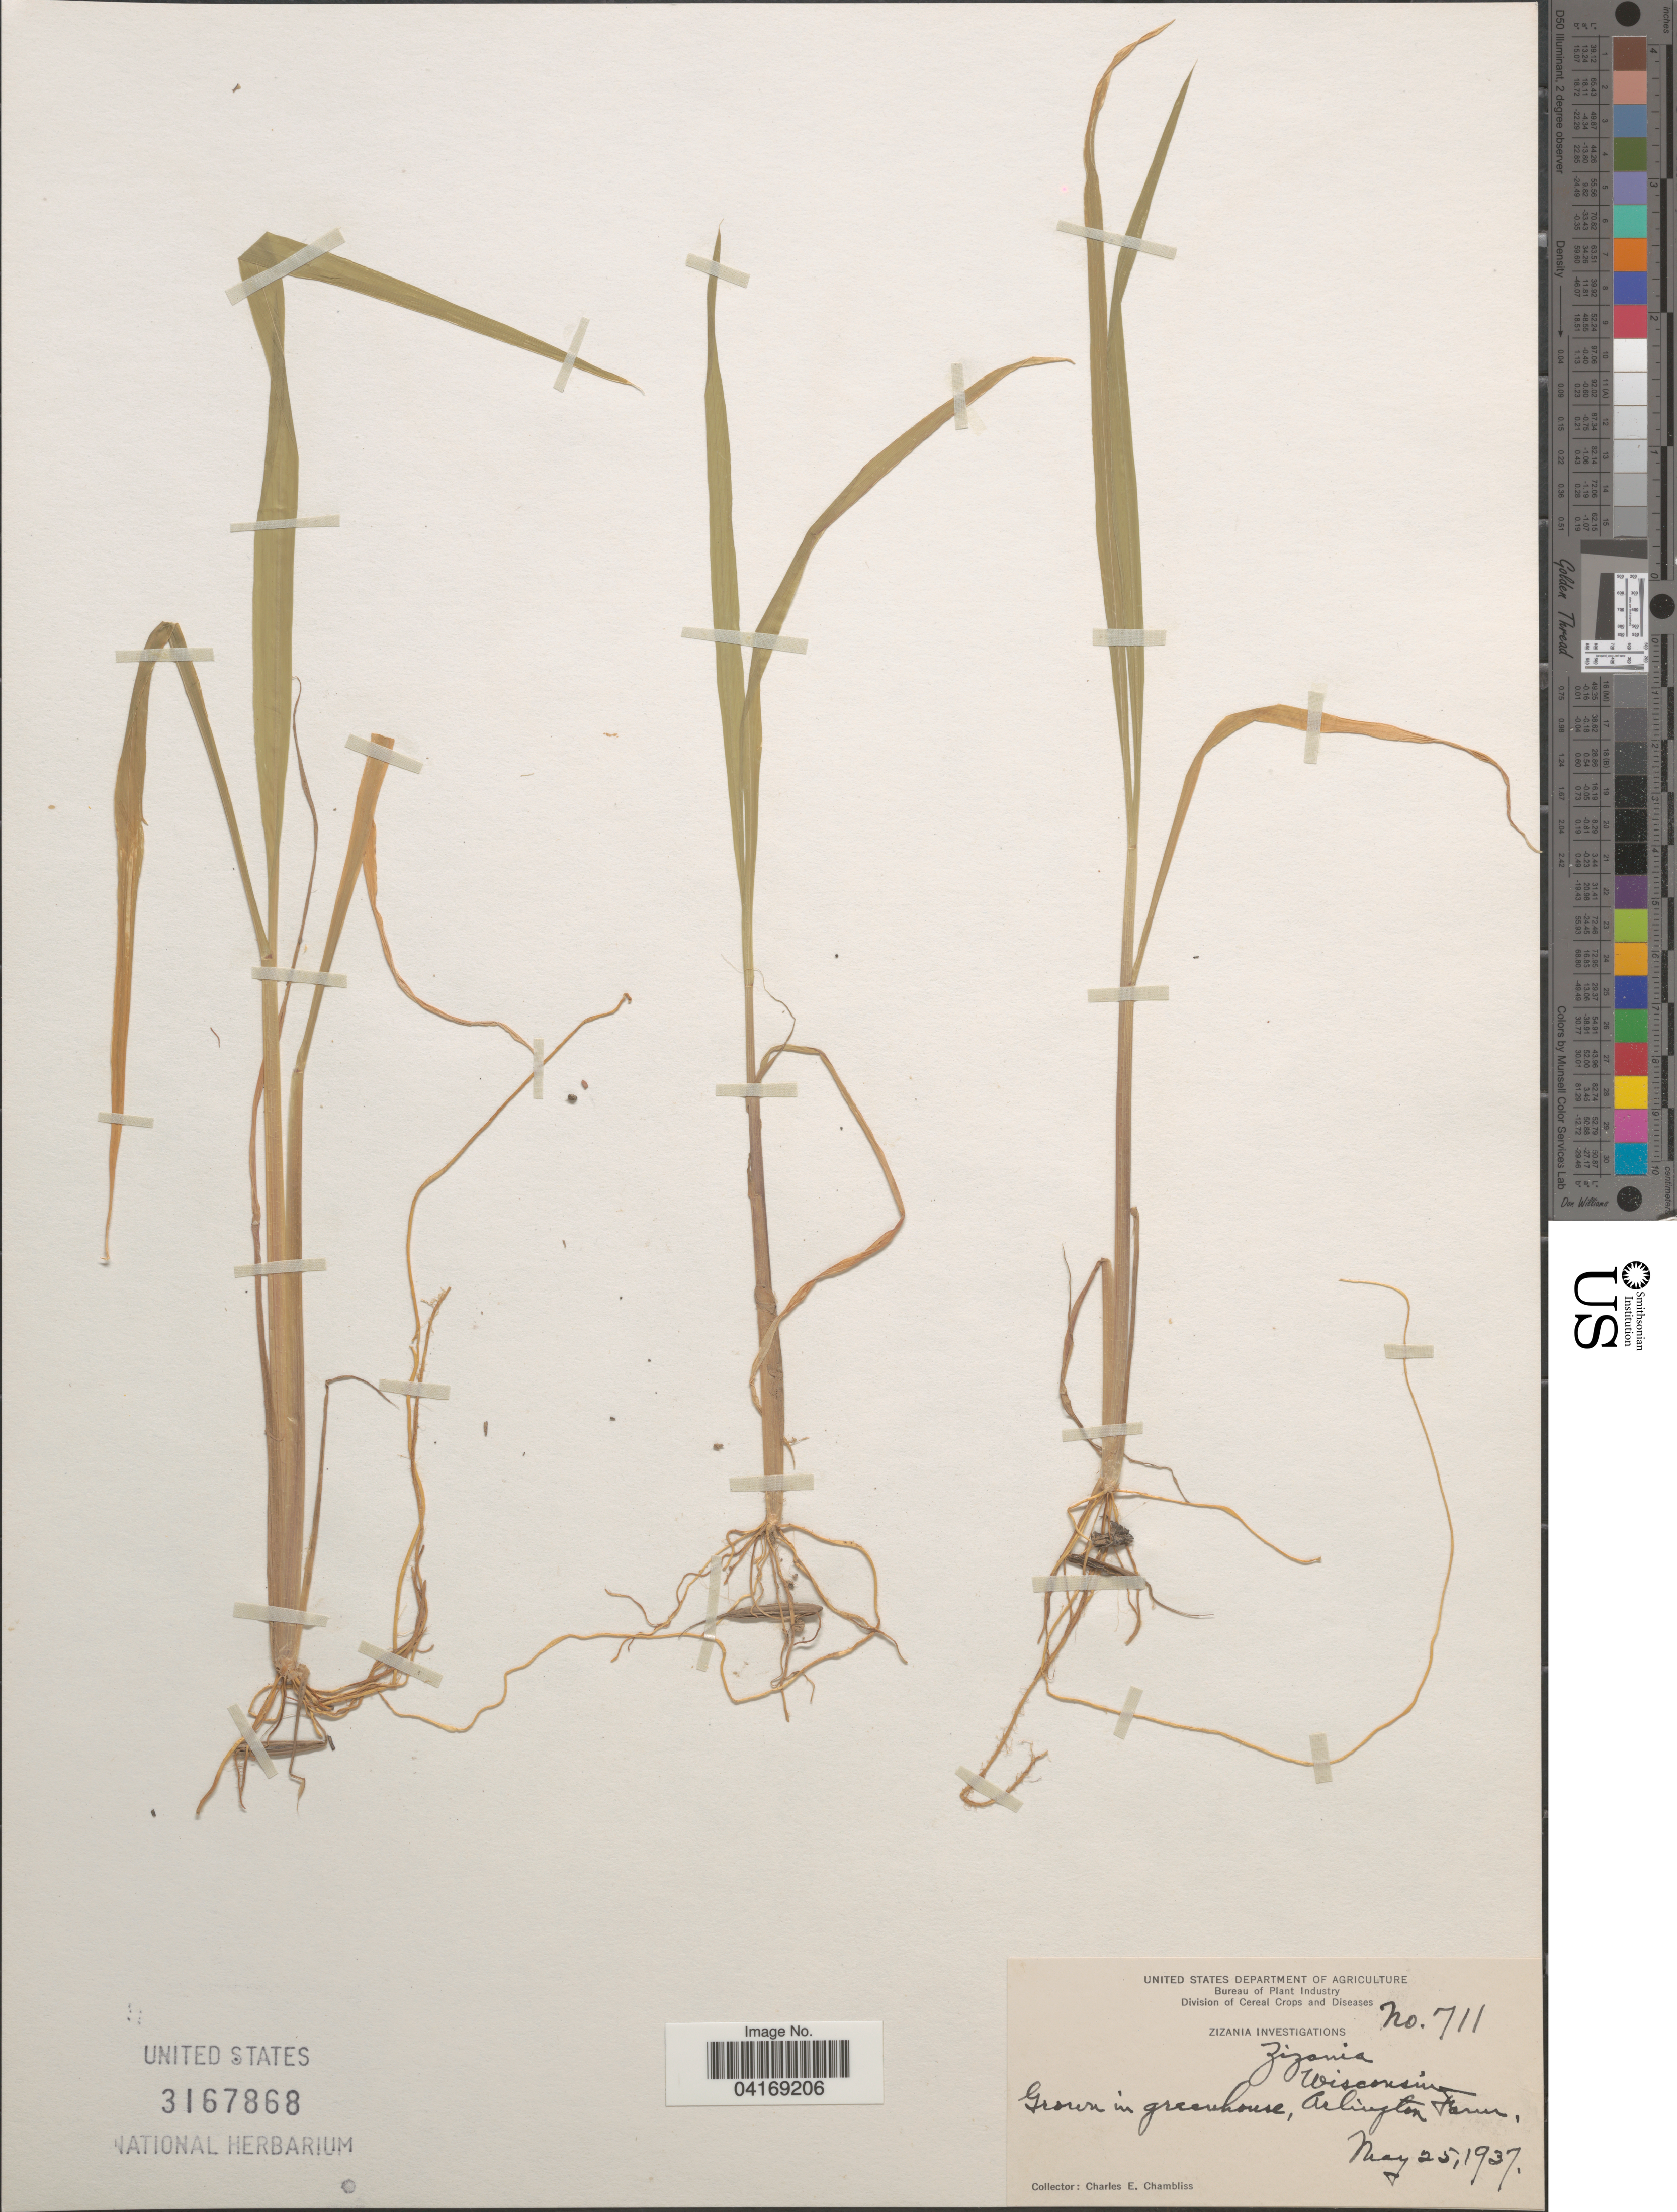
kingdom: Plantae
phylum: Tracheophyta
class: Liliopsida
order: Poales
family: Poaceae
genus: Zizania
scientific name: Zizania sp.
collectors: C. Chambliss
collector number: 711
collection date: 1937-05-25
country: United States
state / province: Virginia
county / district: Arlington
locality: In greenhouse, Arlington Farm.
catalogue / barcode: US 3167868